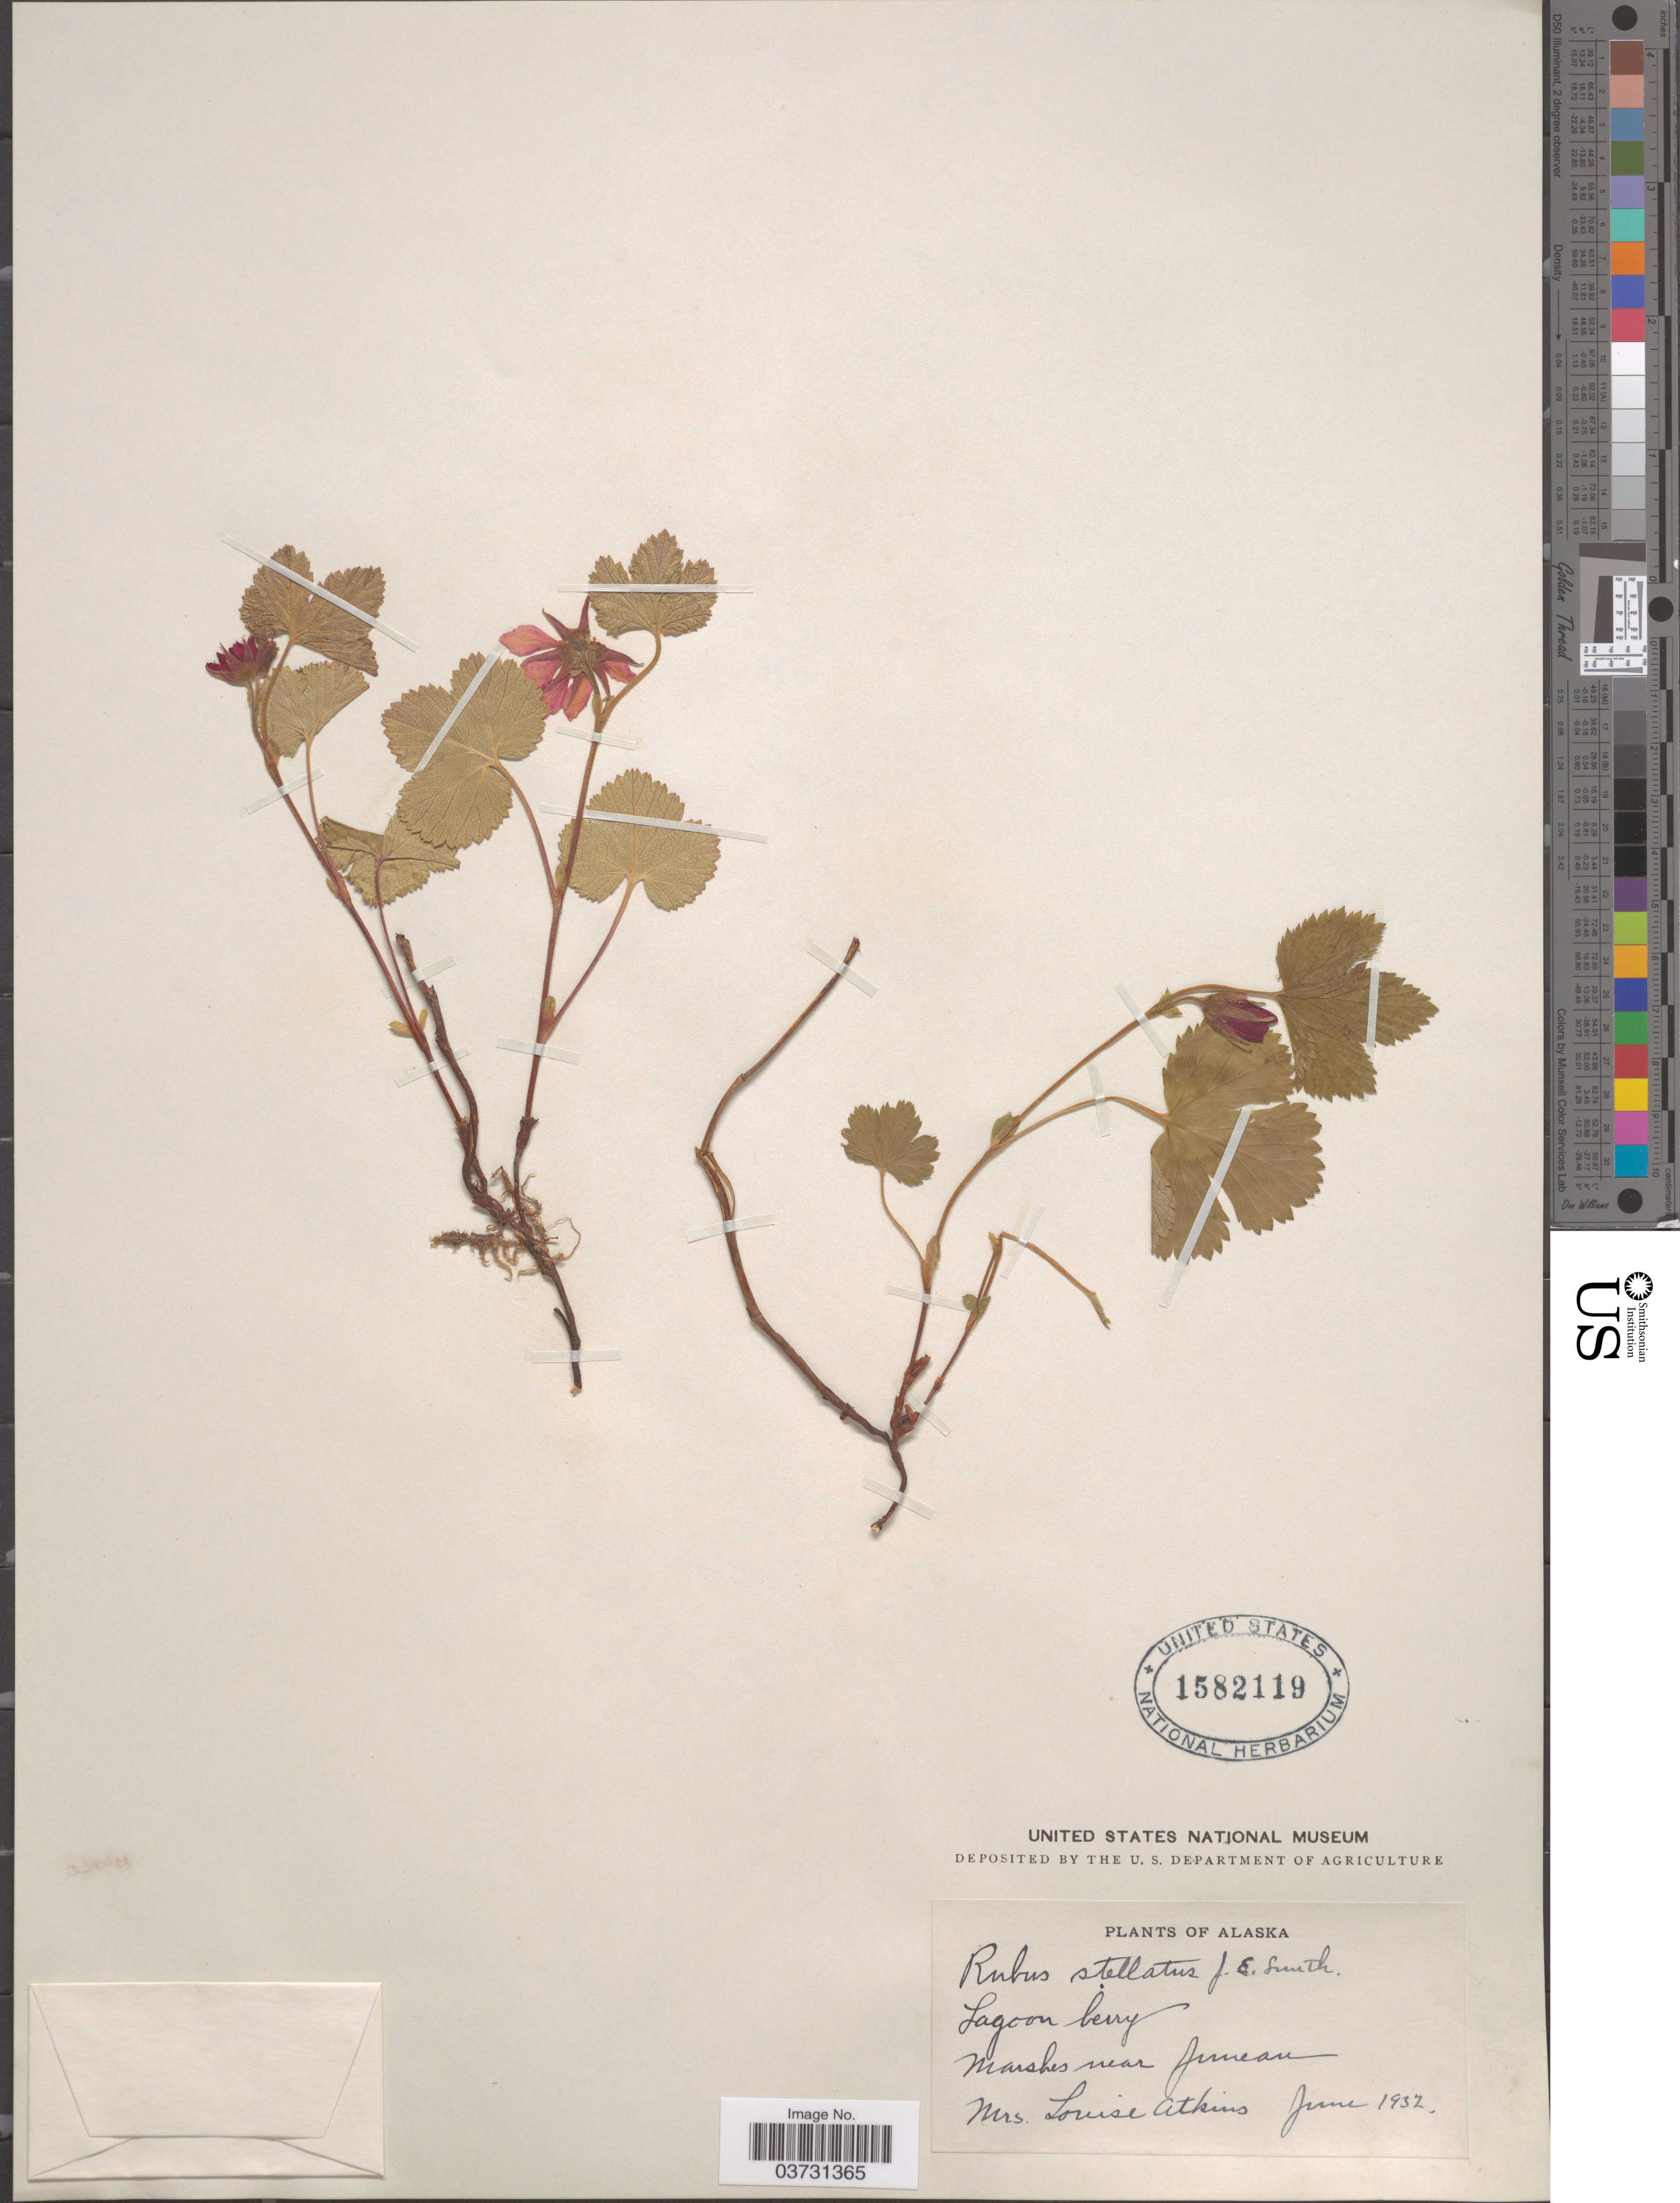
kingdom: Plantae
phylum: Tracheophyta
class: Magnoliopsida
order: Rosales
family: Rosaceae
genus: Rubus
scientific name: Rubus stellatus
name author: Sm.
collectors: L. Atkins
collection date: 1932-06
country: United States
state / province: Alaska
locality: Marshes near Juneau.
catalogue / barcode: US 1582119